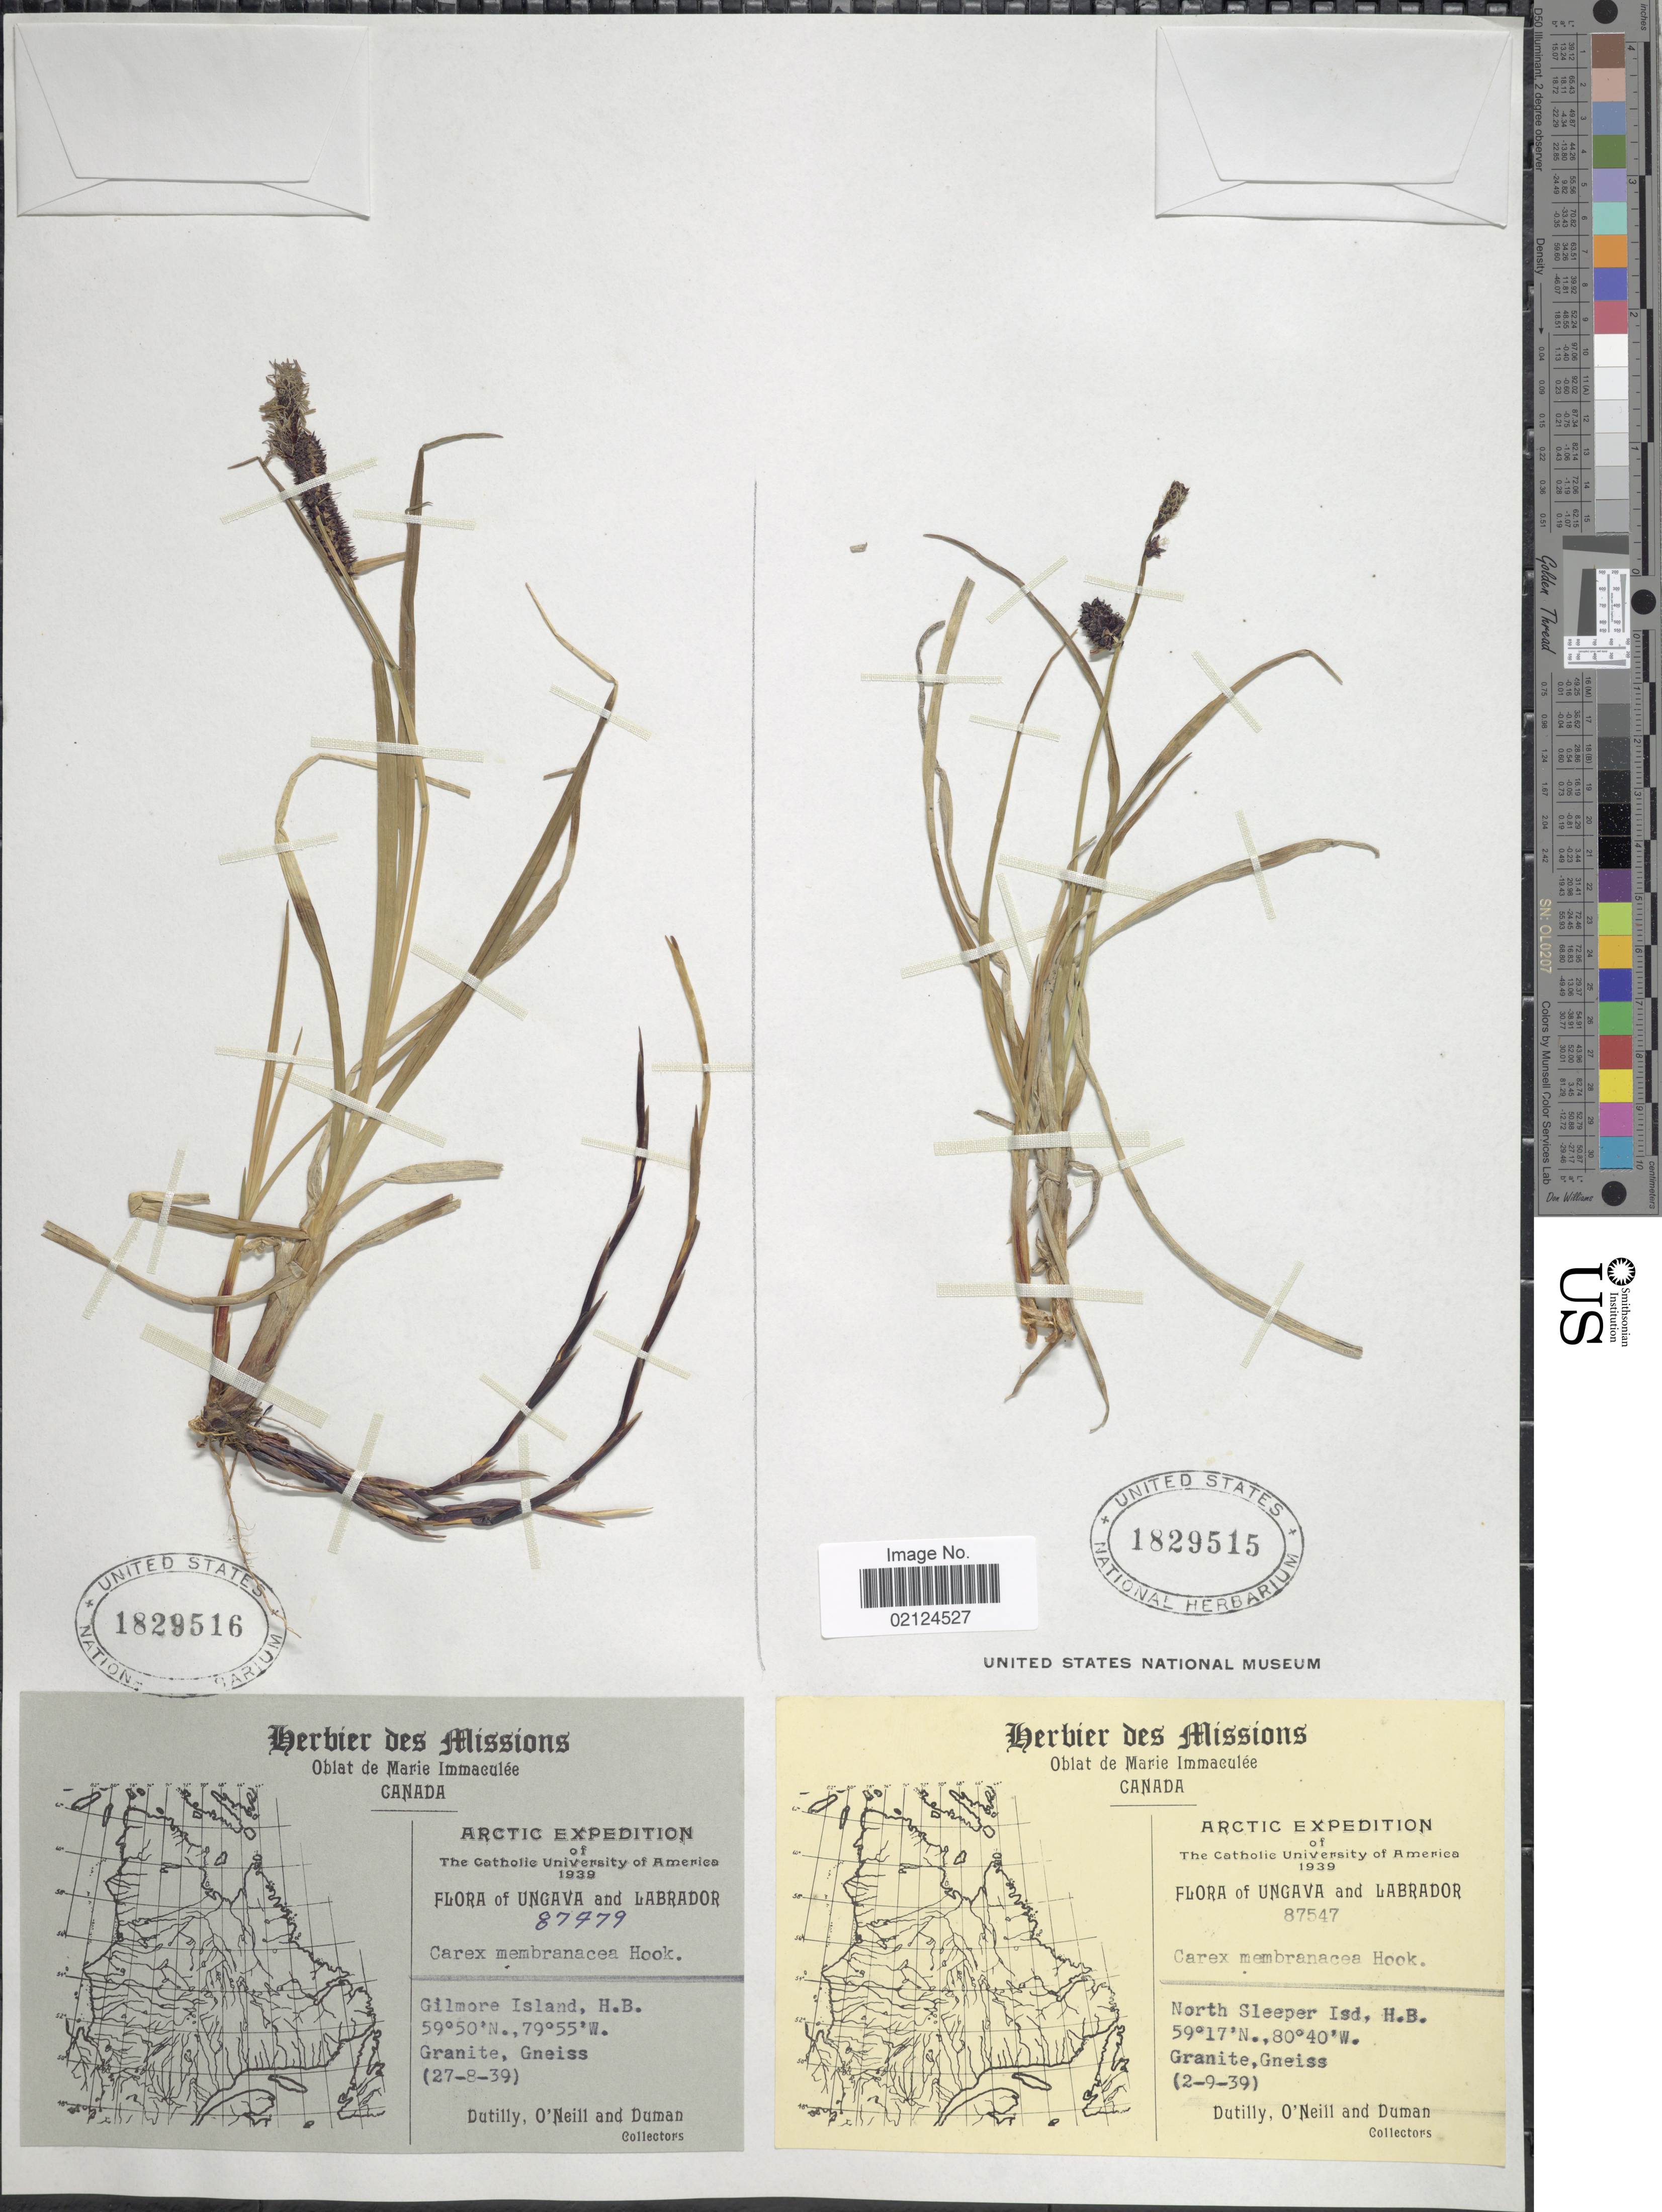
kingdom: Plantae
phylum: Tracheophyta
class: Liliopsida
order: Poales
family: Cyperaceae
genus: Carex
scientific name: Carex membranacea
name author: Hook.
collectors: -. Dutilly, O' Neill & -. Duman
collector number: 87547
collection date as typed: Transcribed d/m/y: 2/9/39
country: Canada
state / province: Newfoundland and Labrador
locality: Ungava and Labrador. North Sleeper Isd. H. B.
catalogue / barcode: US 1829515-2